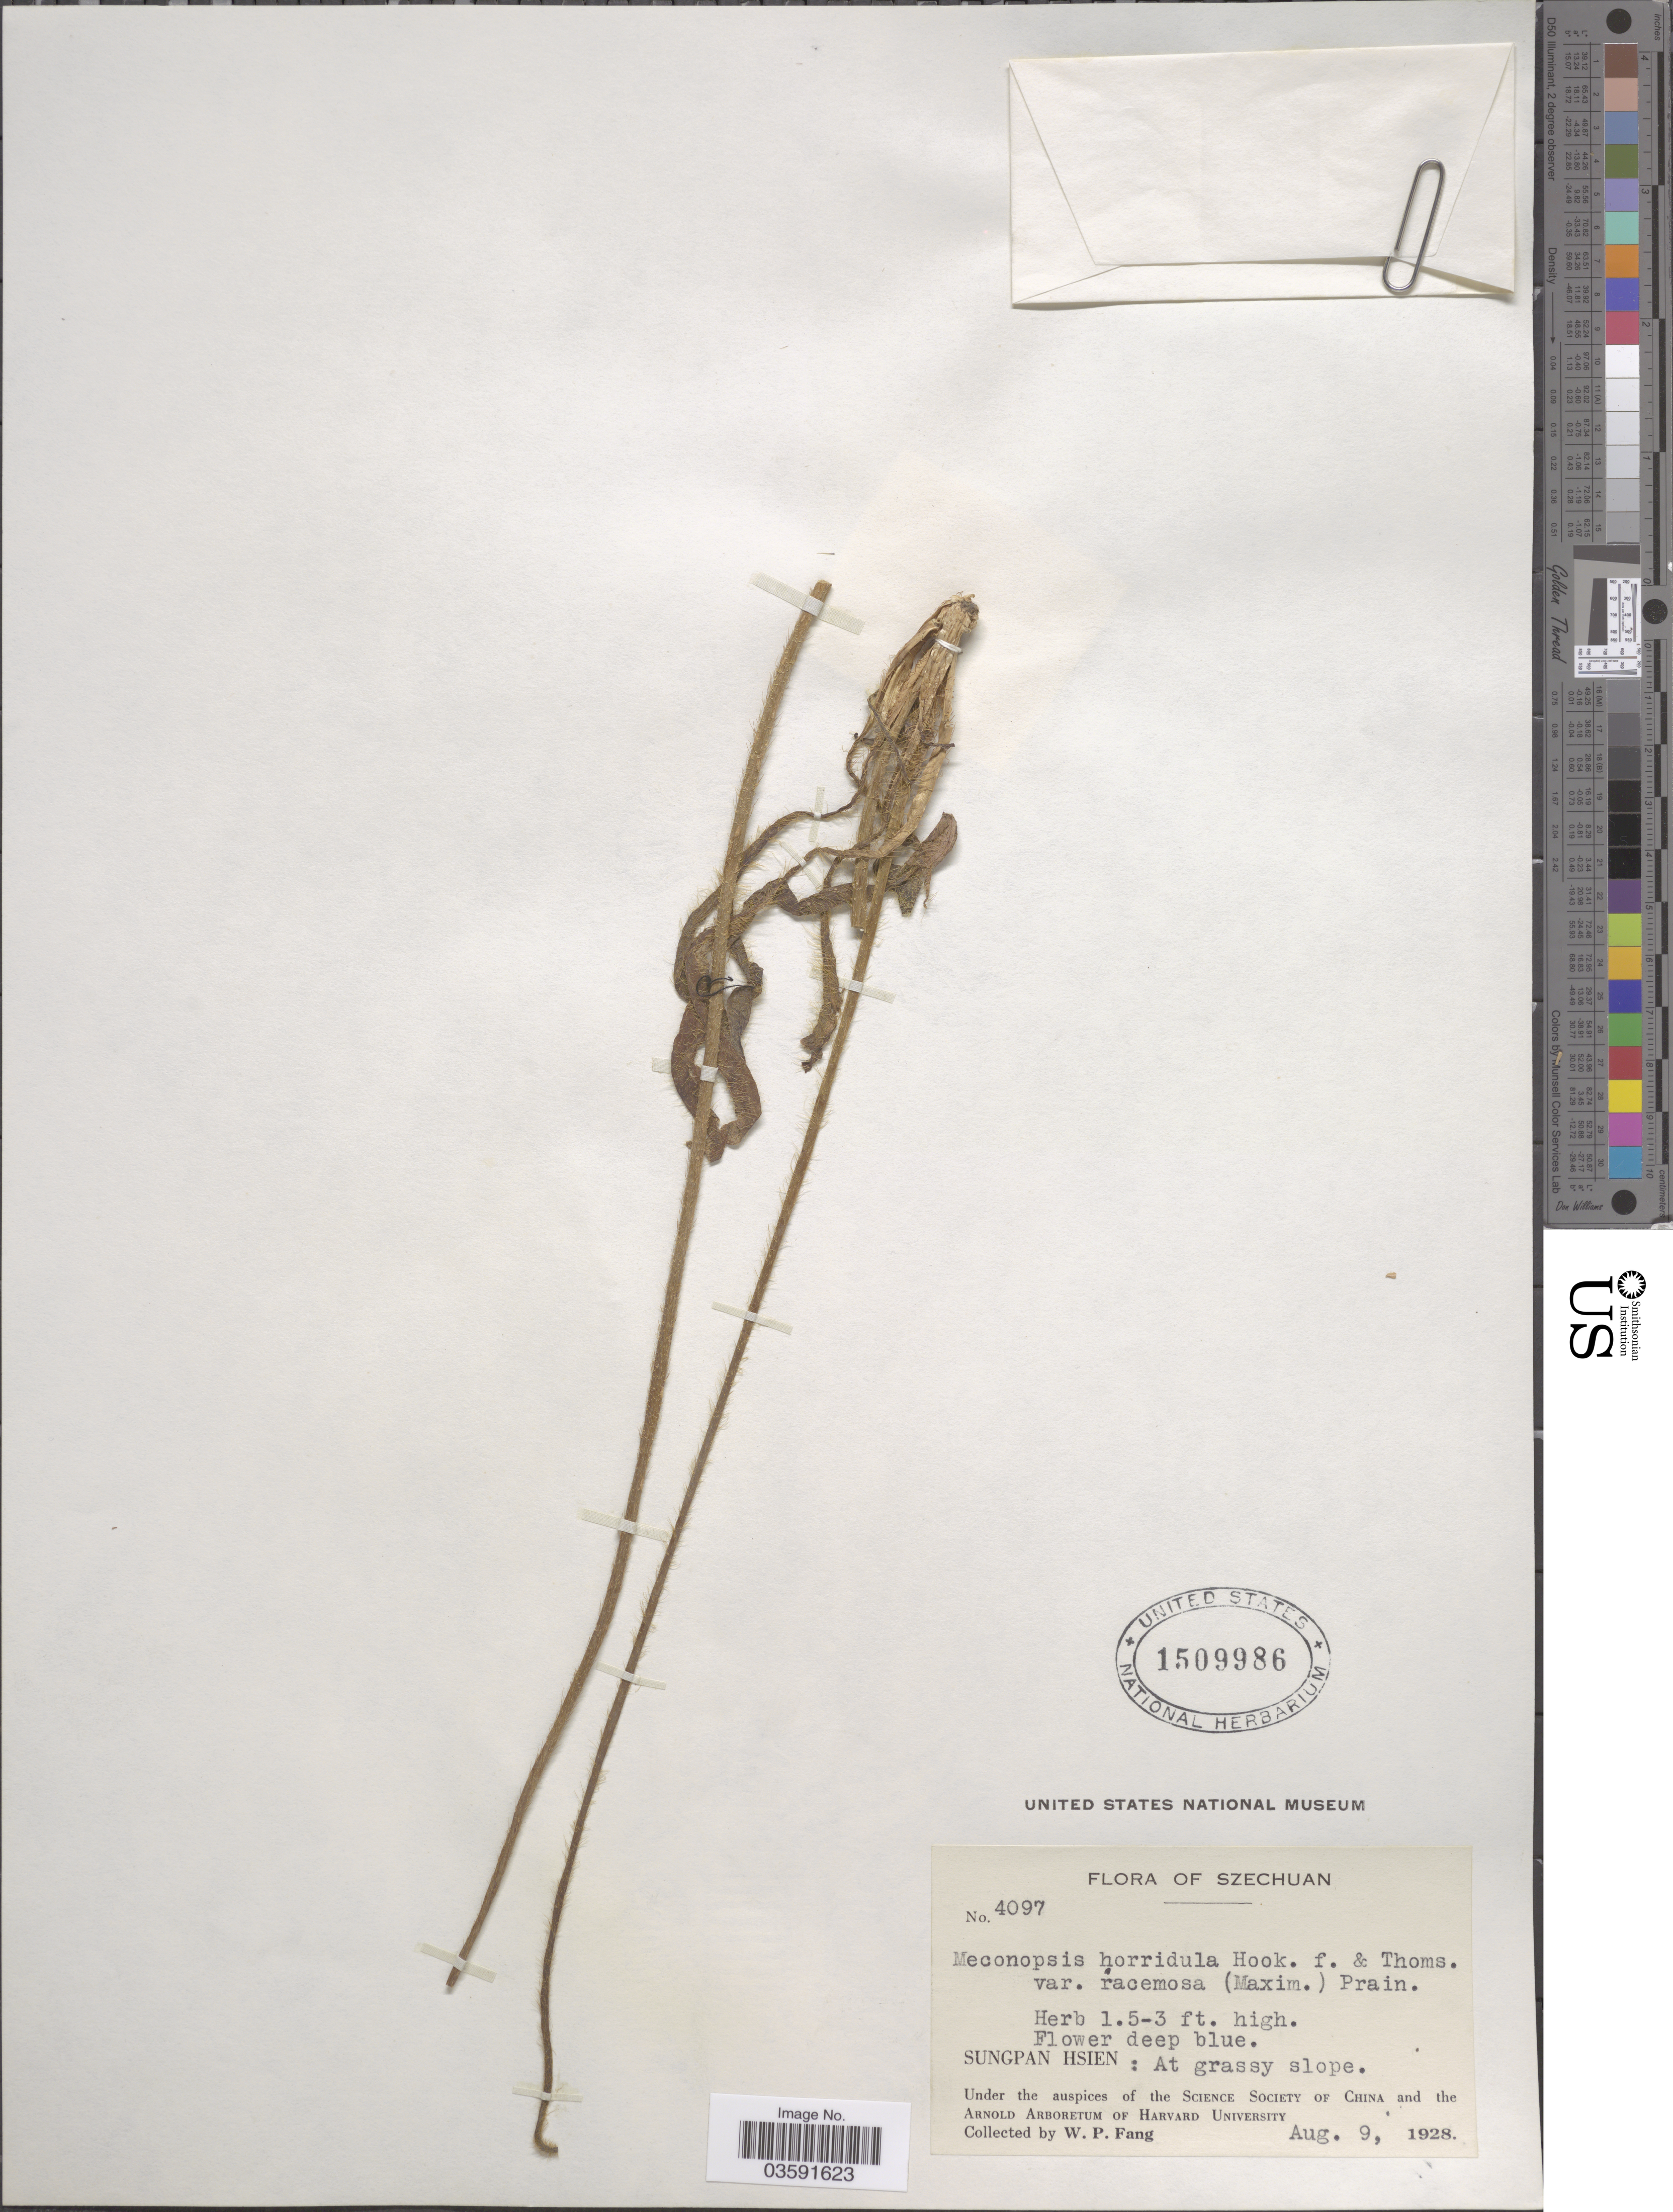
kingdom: Plantae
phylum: Tracheophyta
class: Magnoliopsida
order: Ranunculales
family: Papaveraceae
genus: Meconopsis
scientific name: Meconopsis horridula var. racemosa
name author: Prain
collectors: W. P. Fang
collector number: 4097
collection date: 1928-08-09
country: China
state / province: Sichuan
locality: Szechuan. Sungpan Hsien: At grassy slope.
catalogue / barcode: US 1509986